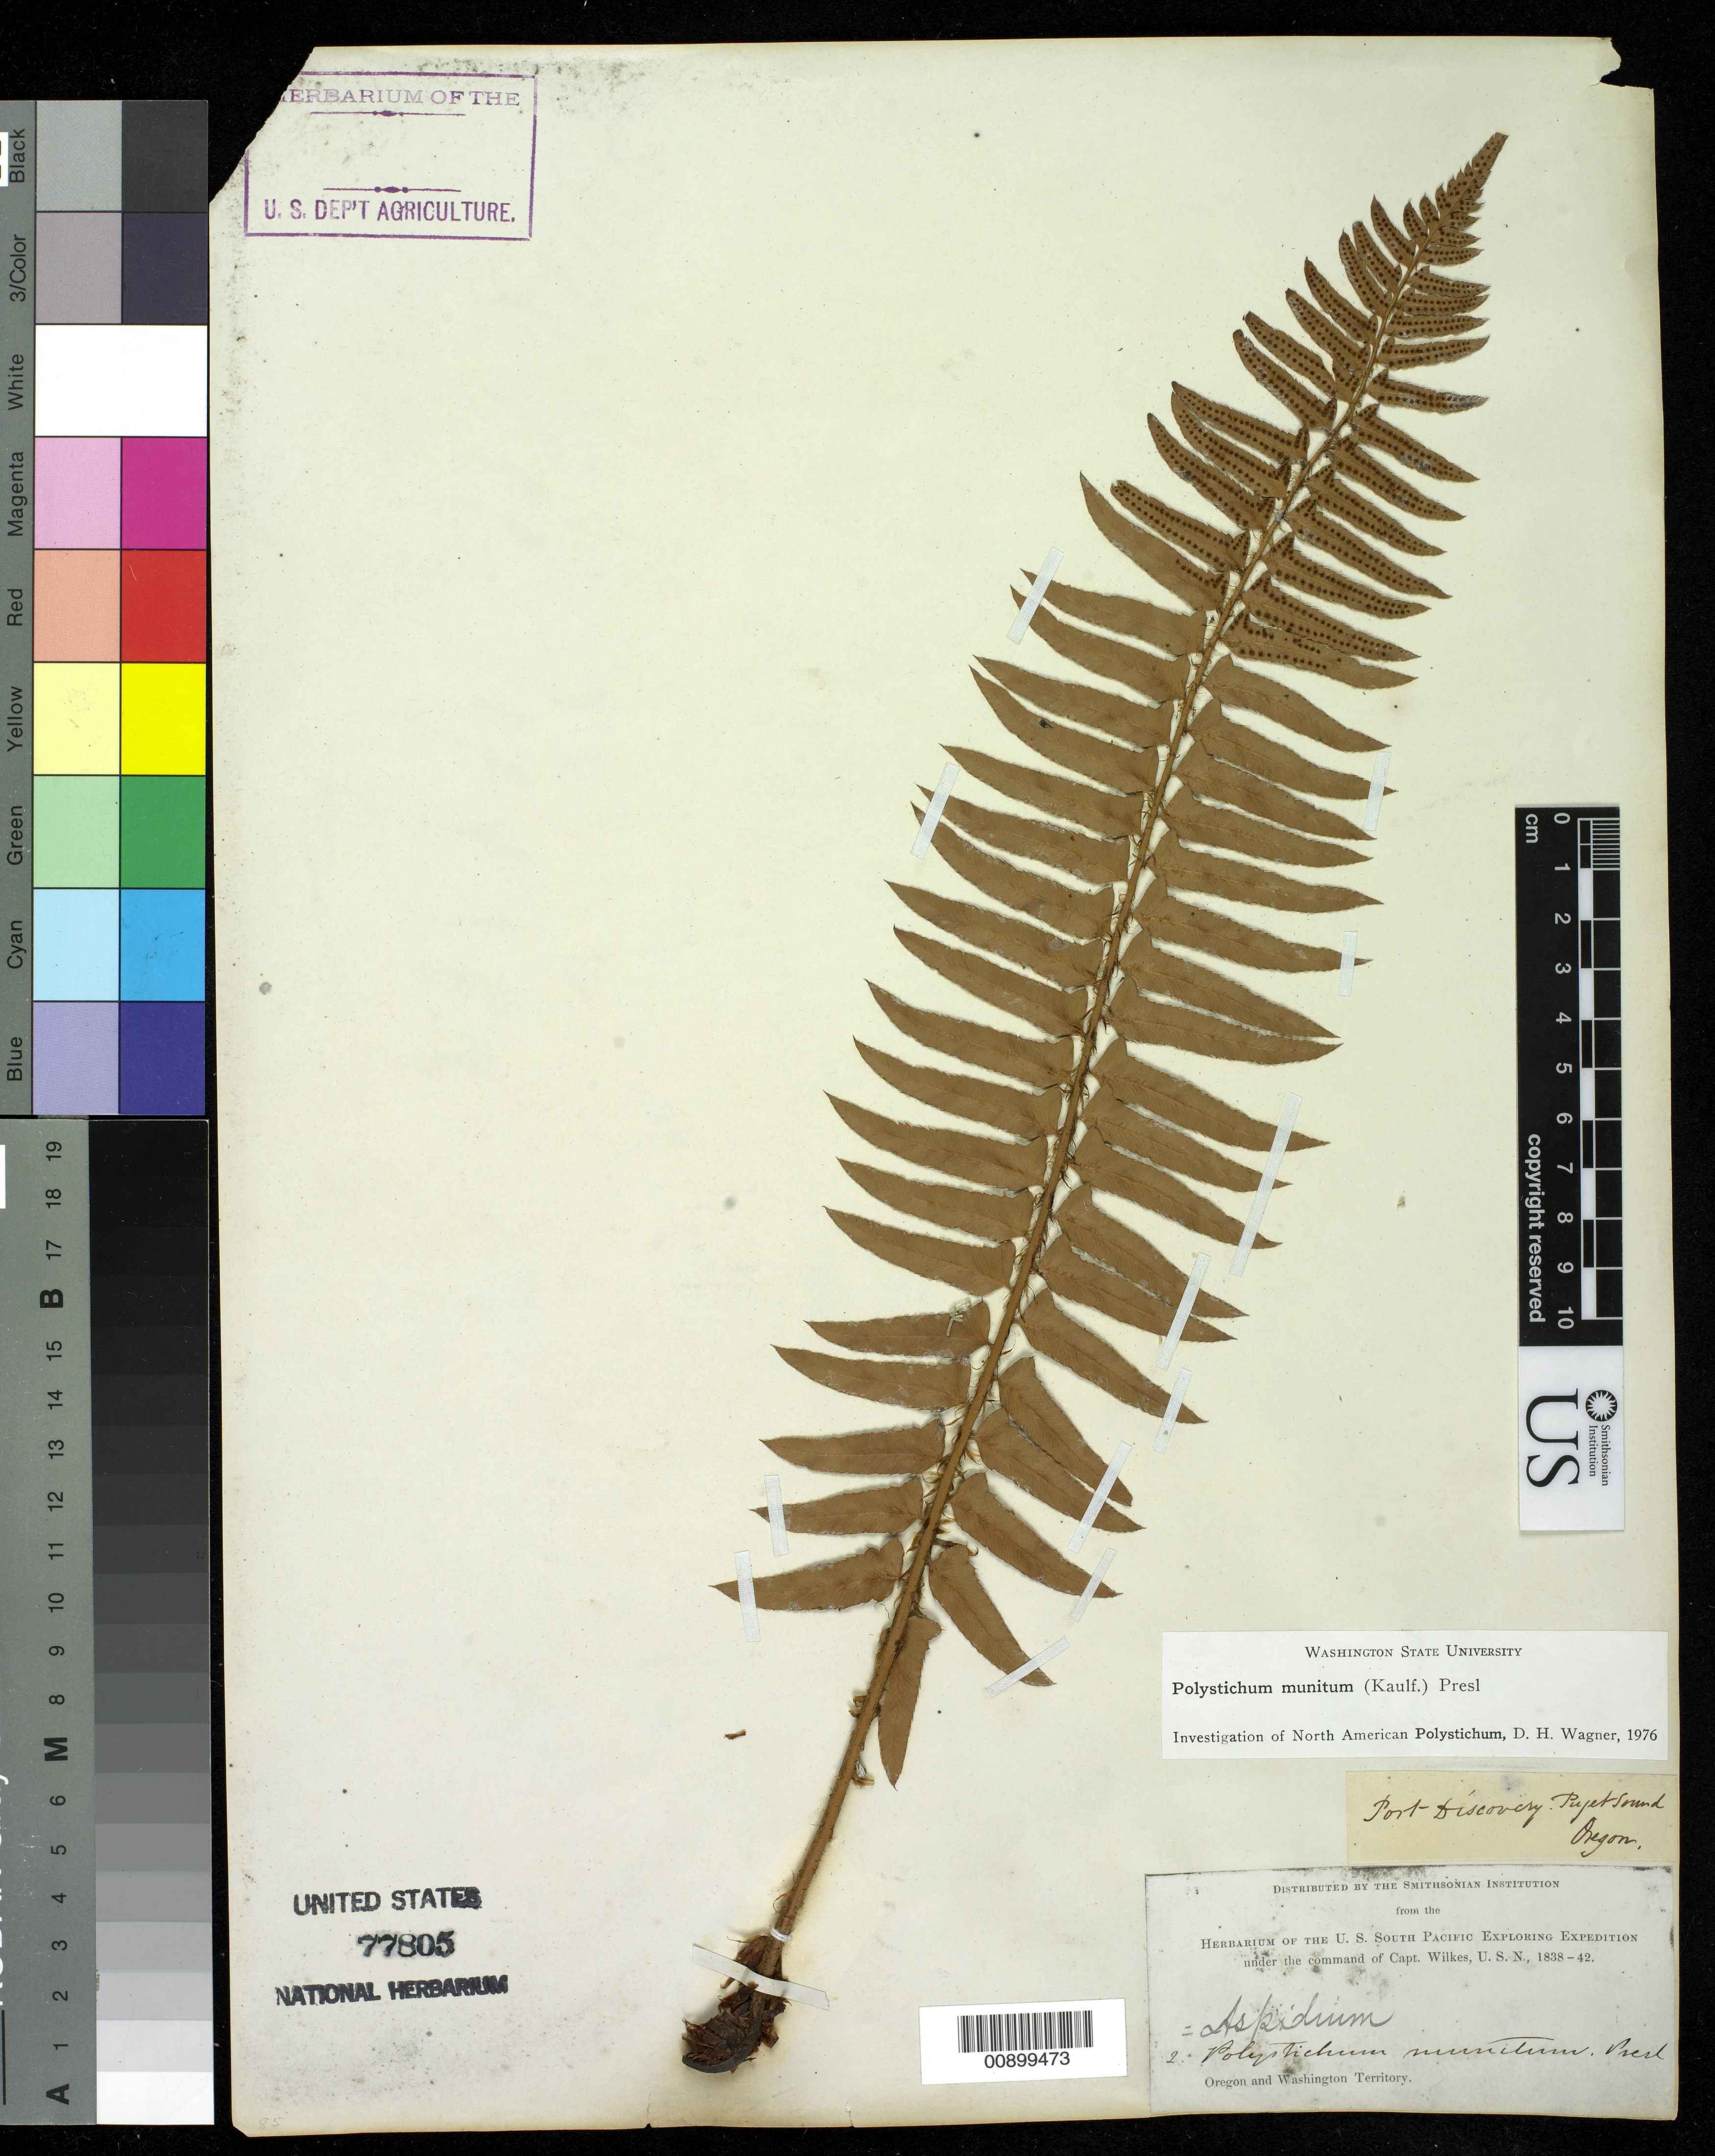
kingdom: Plantae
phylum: Tracheophyta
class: Polypodiopsida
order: Polypodiales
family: Dryopteridaceae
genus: Polystichum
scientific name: Polystichum munitum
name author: (Kaulf.) C. Presl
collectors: Wilkes Explor. Exped.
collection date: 1838/1842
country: United States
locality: Oregon and Washington Territory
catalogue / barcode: US 77805